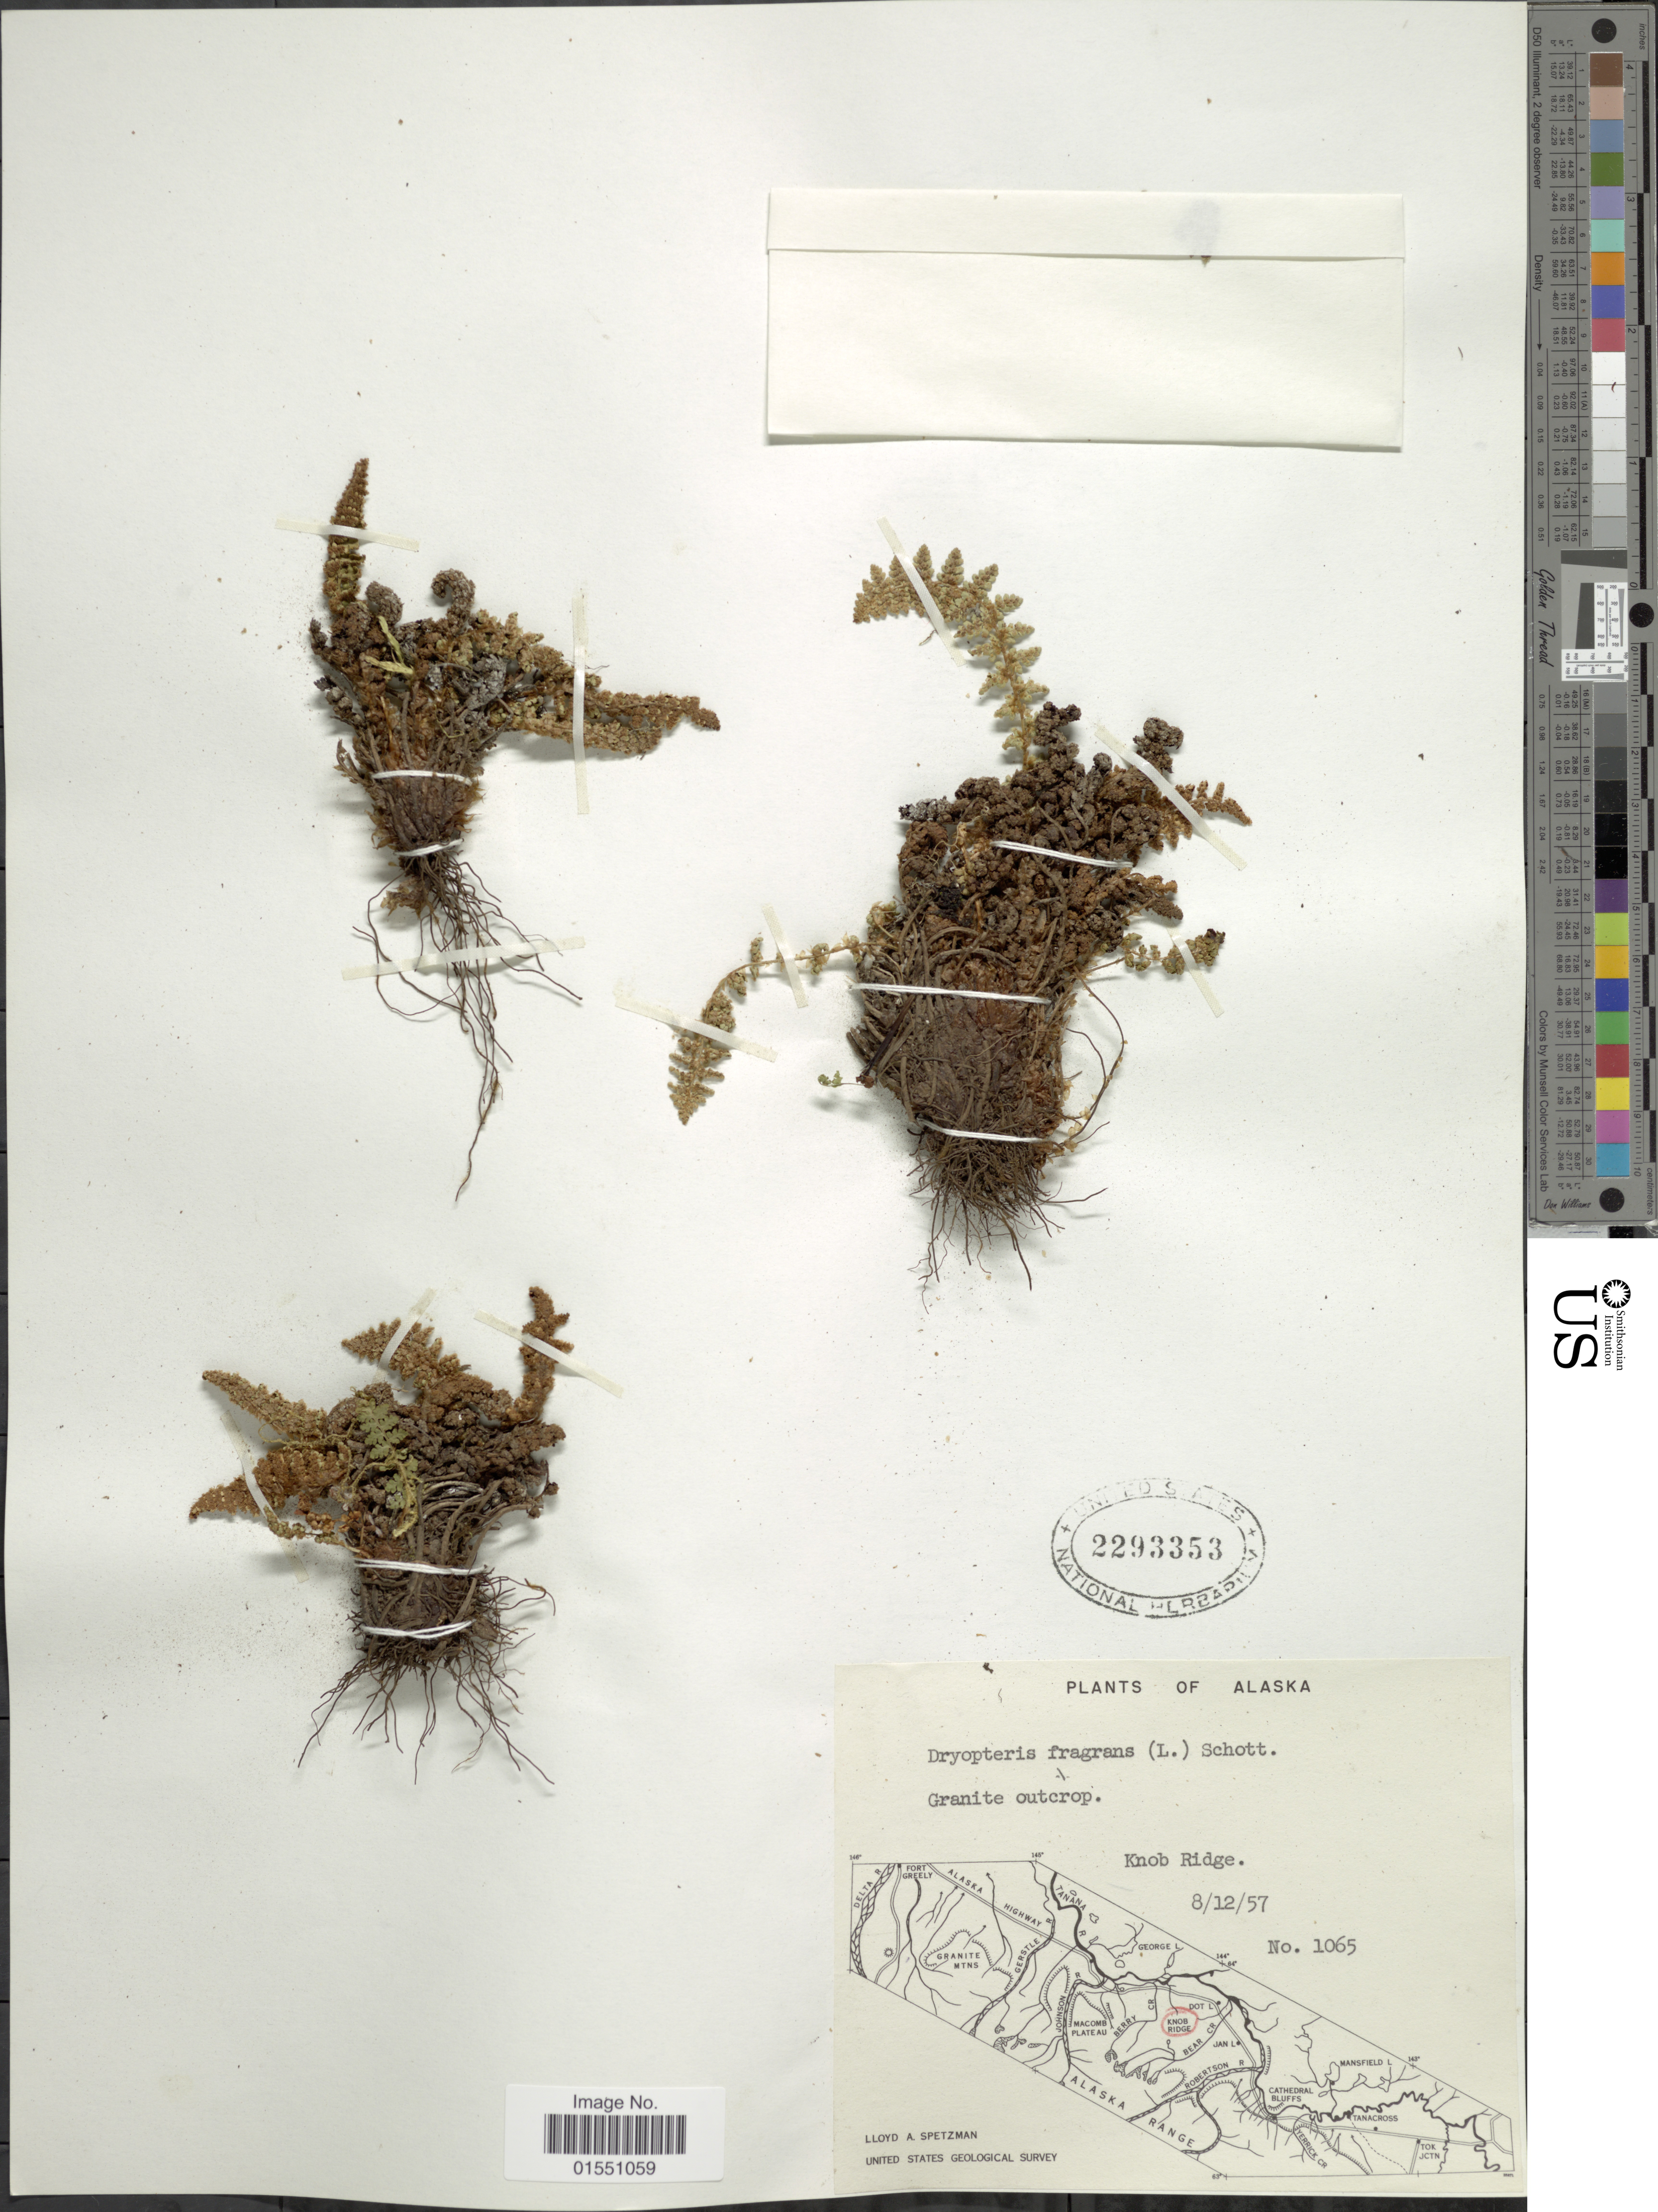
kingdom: Plantae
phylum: Tracheophyta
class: Polypodiopsida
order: Polypodiales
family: Dryopteridaceae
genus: Dryopteris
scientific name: Dryopteris fragrans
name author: (L.) Schott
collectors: L. Spetzman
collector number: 1065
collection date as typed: Transcribed d/m/y: 12/8/57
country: United States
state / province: Alaska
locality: Knob Ridge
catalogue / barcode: US 2293353